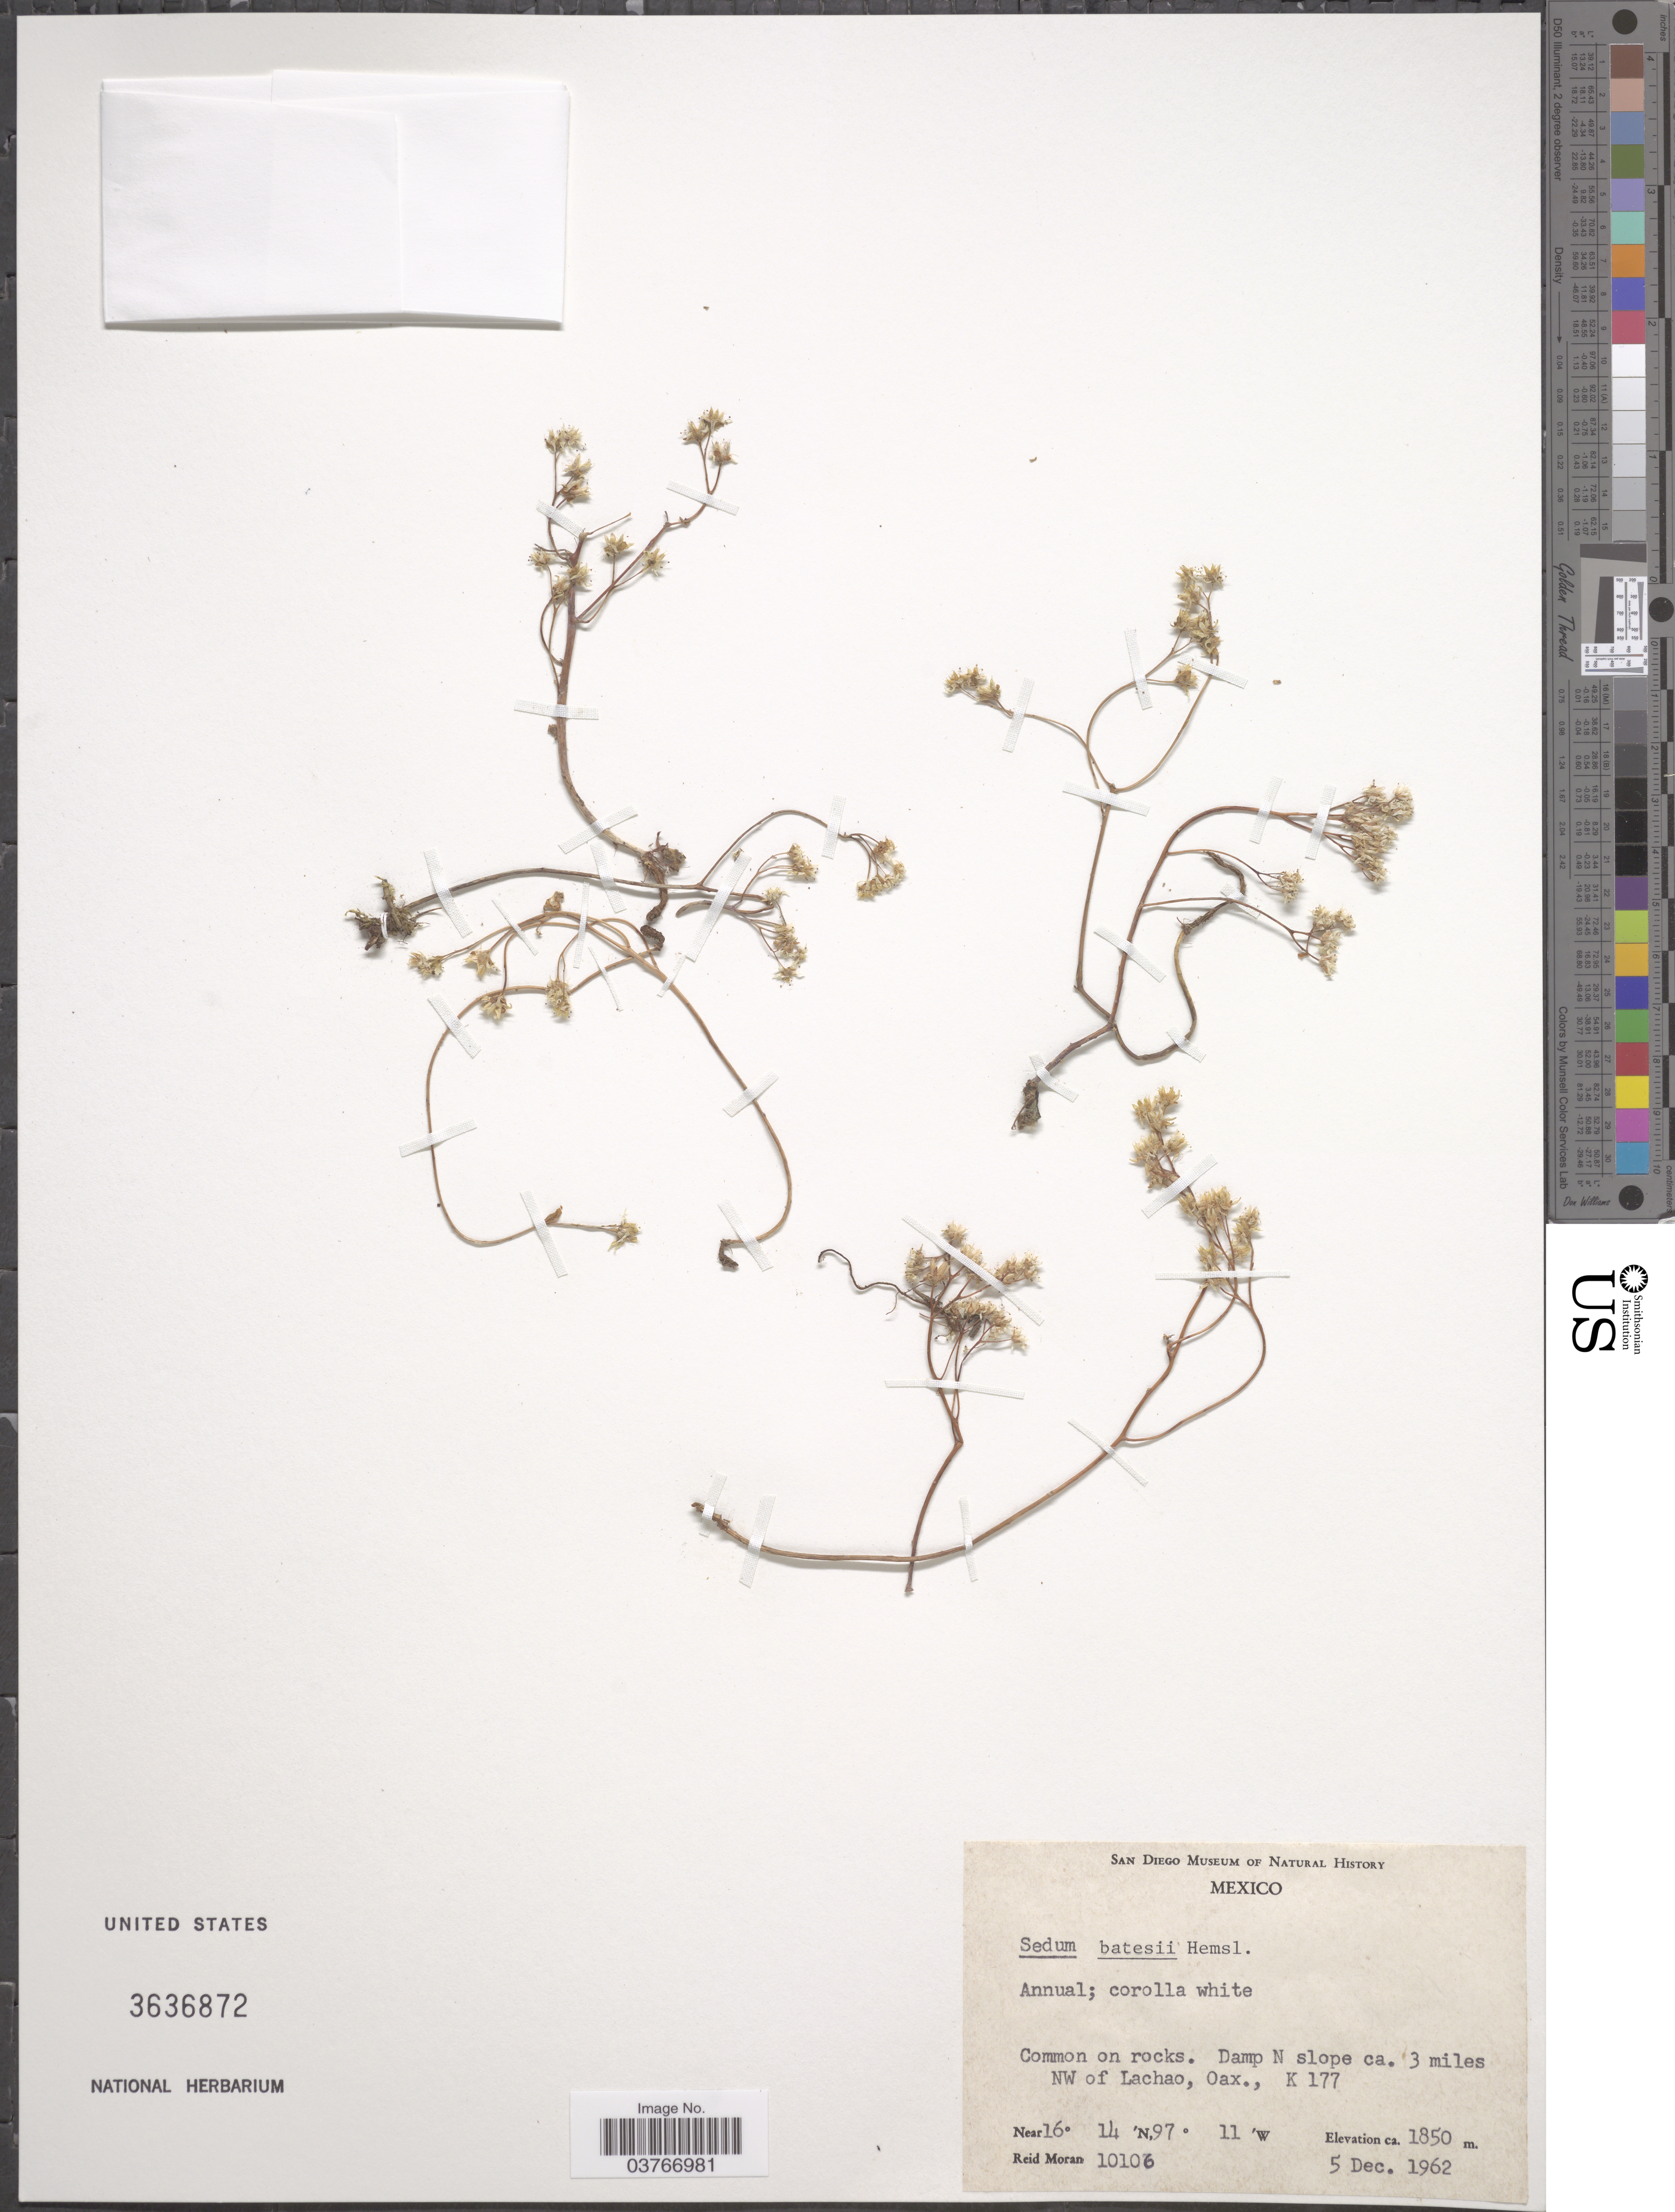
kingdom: Plantae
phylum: Tracheophyta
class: Magnoliopsida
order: Saxifragales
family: Crassulaceae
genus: Sedum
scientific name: Sedum batesii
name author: Hemsl.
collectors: R. Moran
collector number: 10106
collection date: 1962-12-05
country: Mexico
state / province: Oaxaca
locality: Damp N slope ca. 3 miles NW of Lachao, K177.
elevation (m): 1850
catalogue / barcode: US 3636872